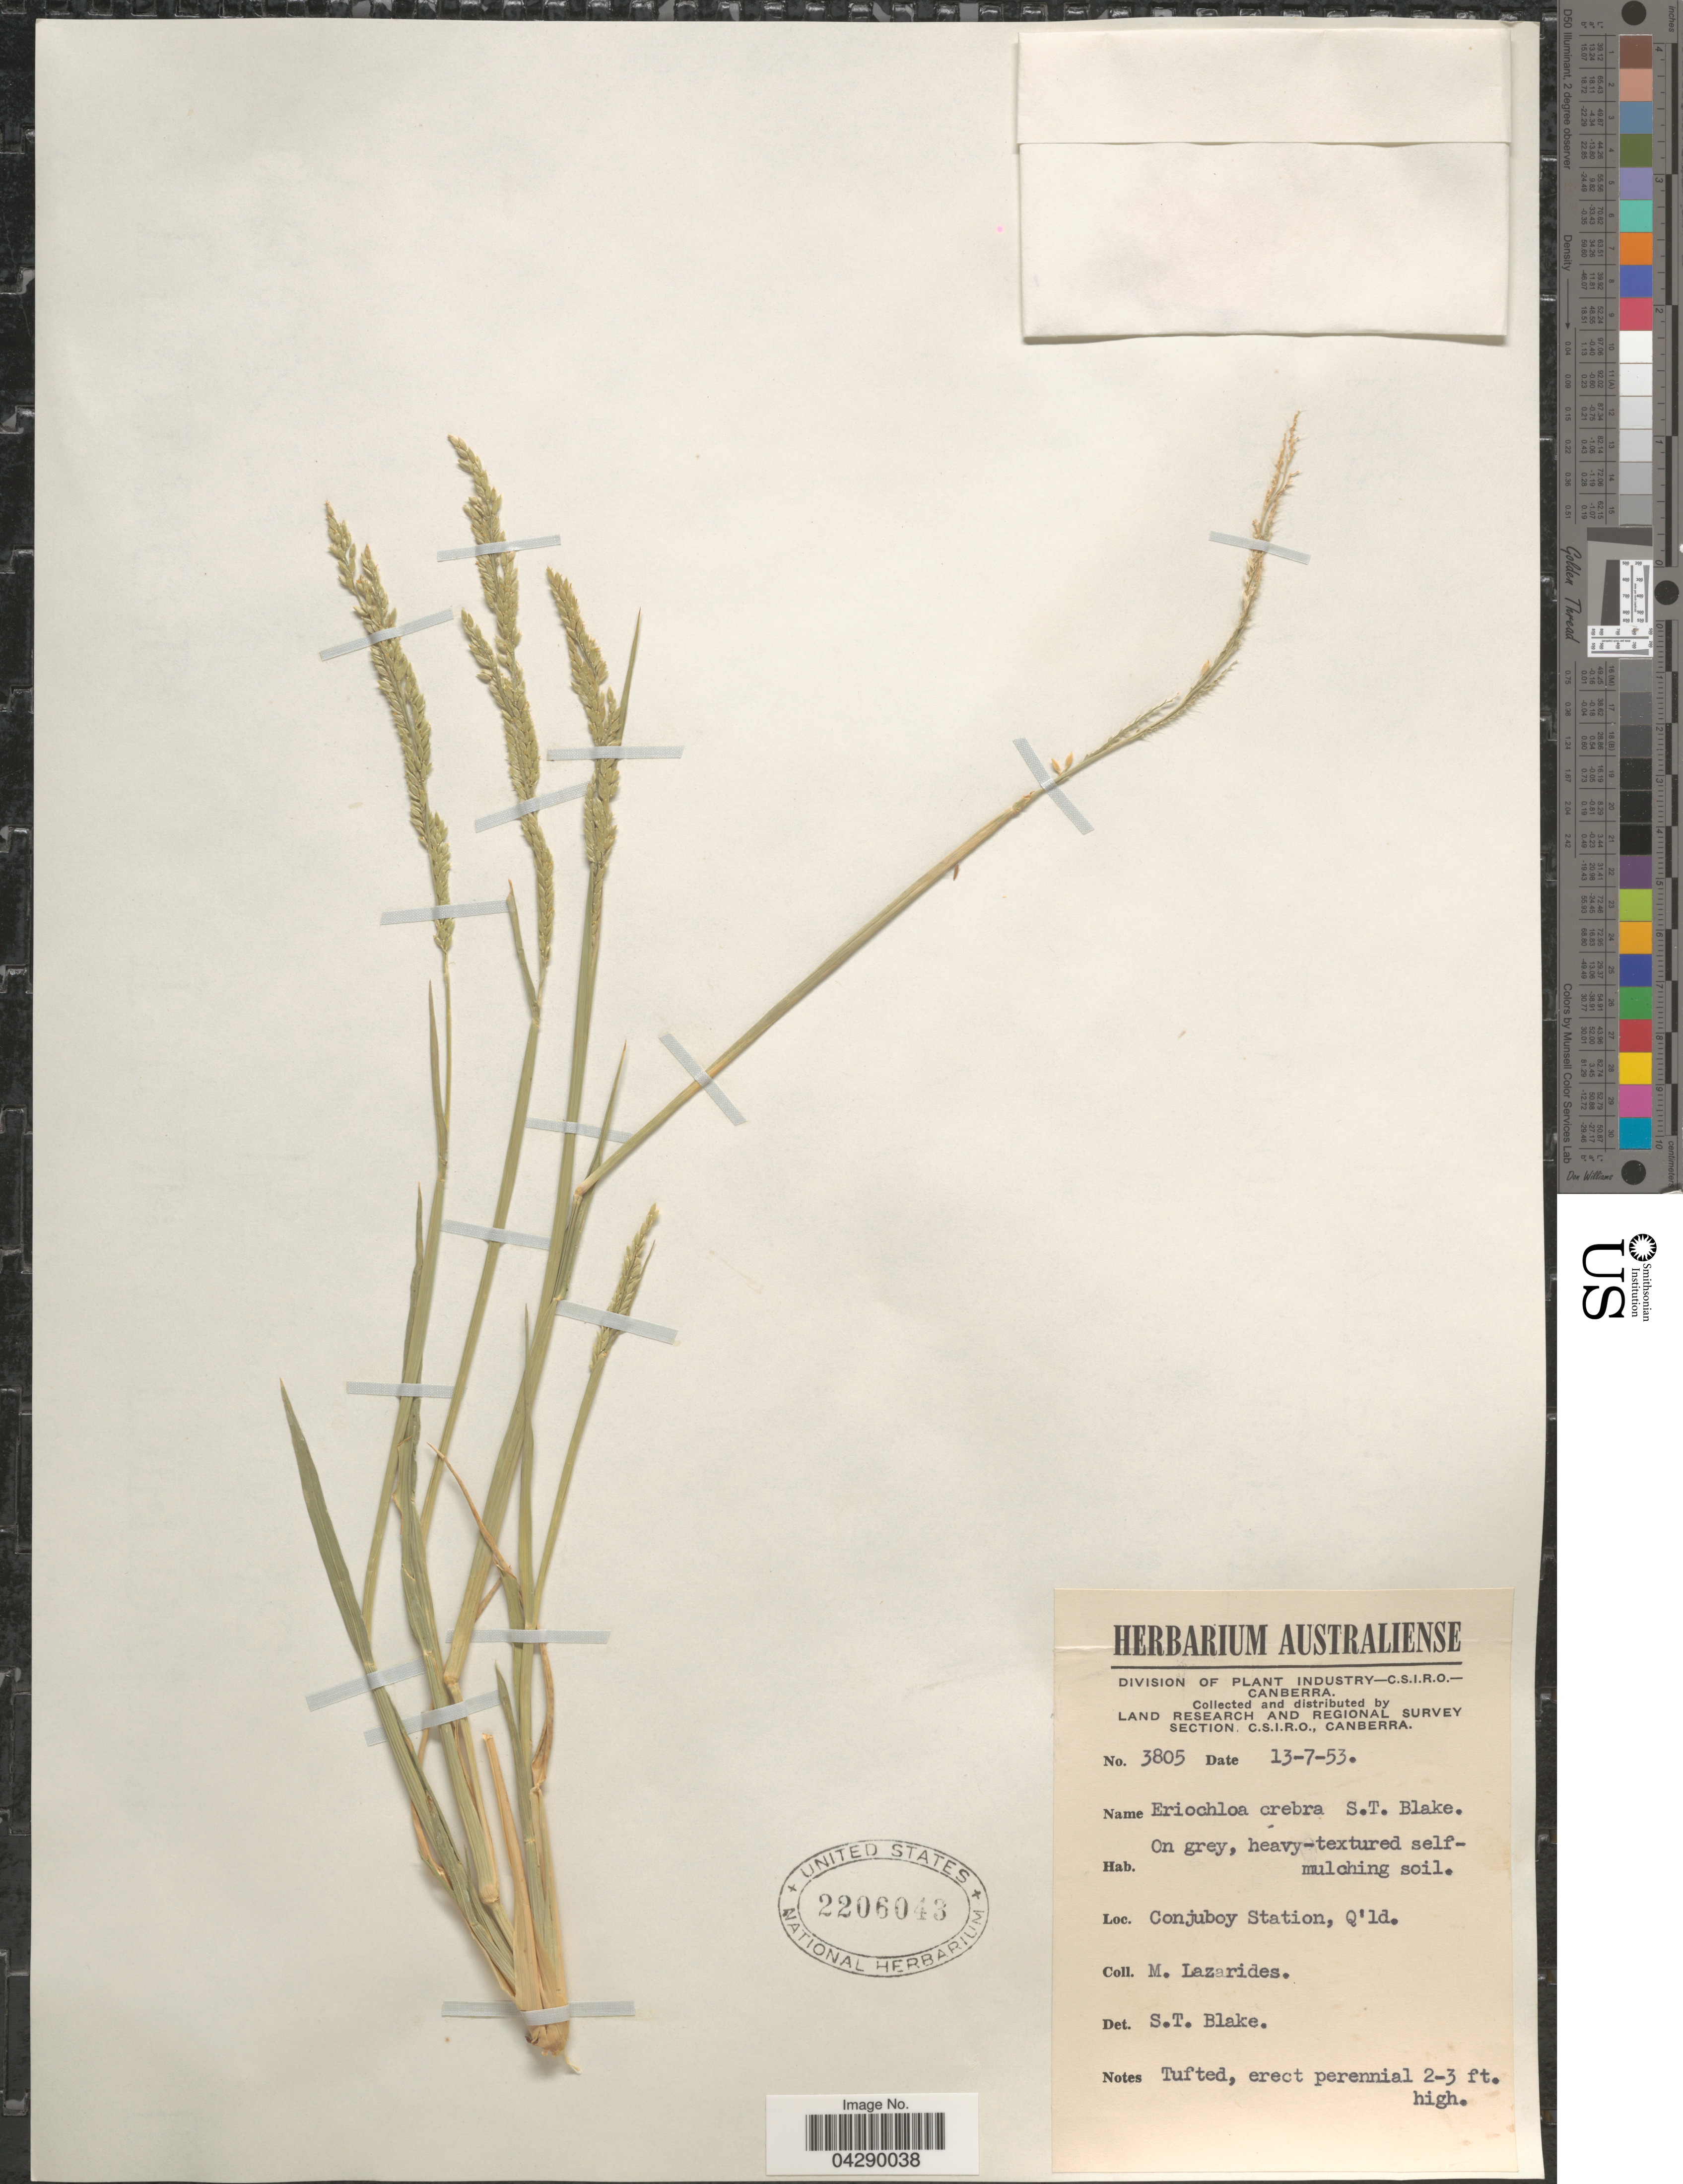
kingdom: Plantae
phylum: Tracheophyta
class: Liliopsida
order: Poales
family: Poaceae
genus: Eriochloa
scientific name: Eriochloa crebra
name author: S.T. Blake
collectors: M. Lazarides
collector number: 3805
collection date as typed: Transcribed d/m/y: 13/7/53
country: Australia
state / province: Queensland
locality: Conjuboy Station.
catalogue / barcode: US 2206043